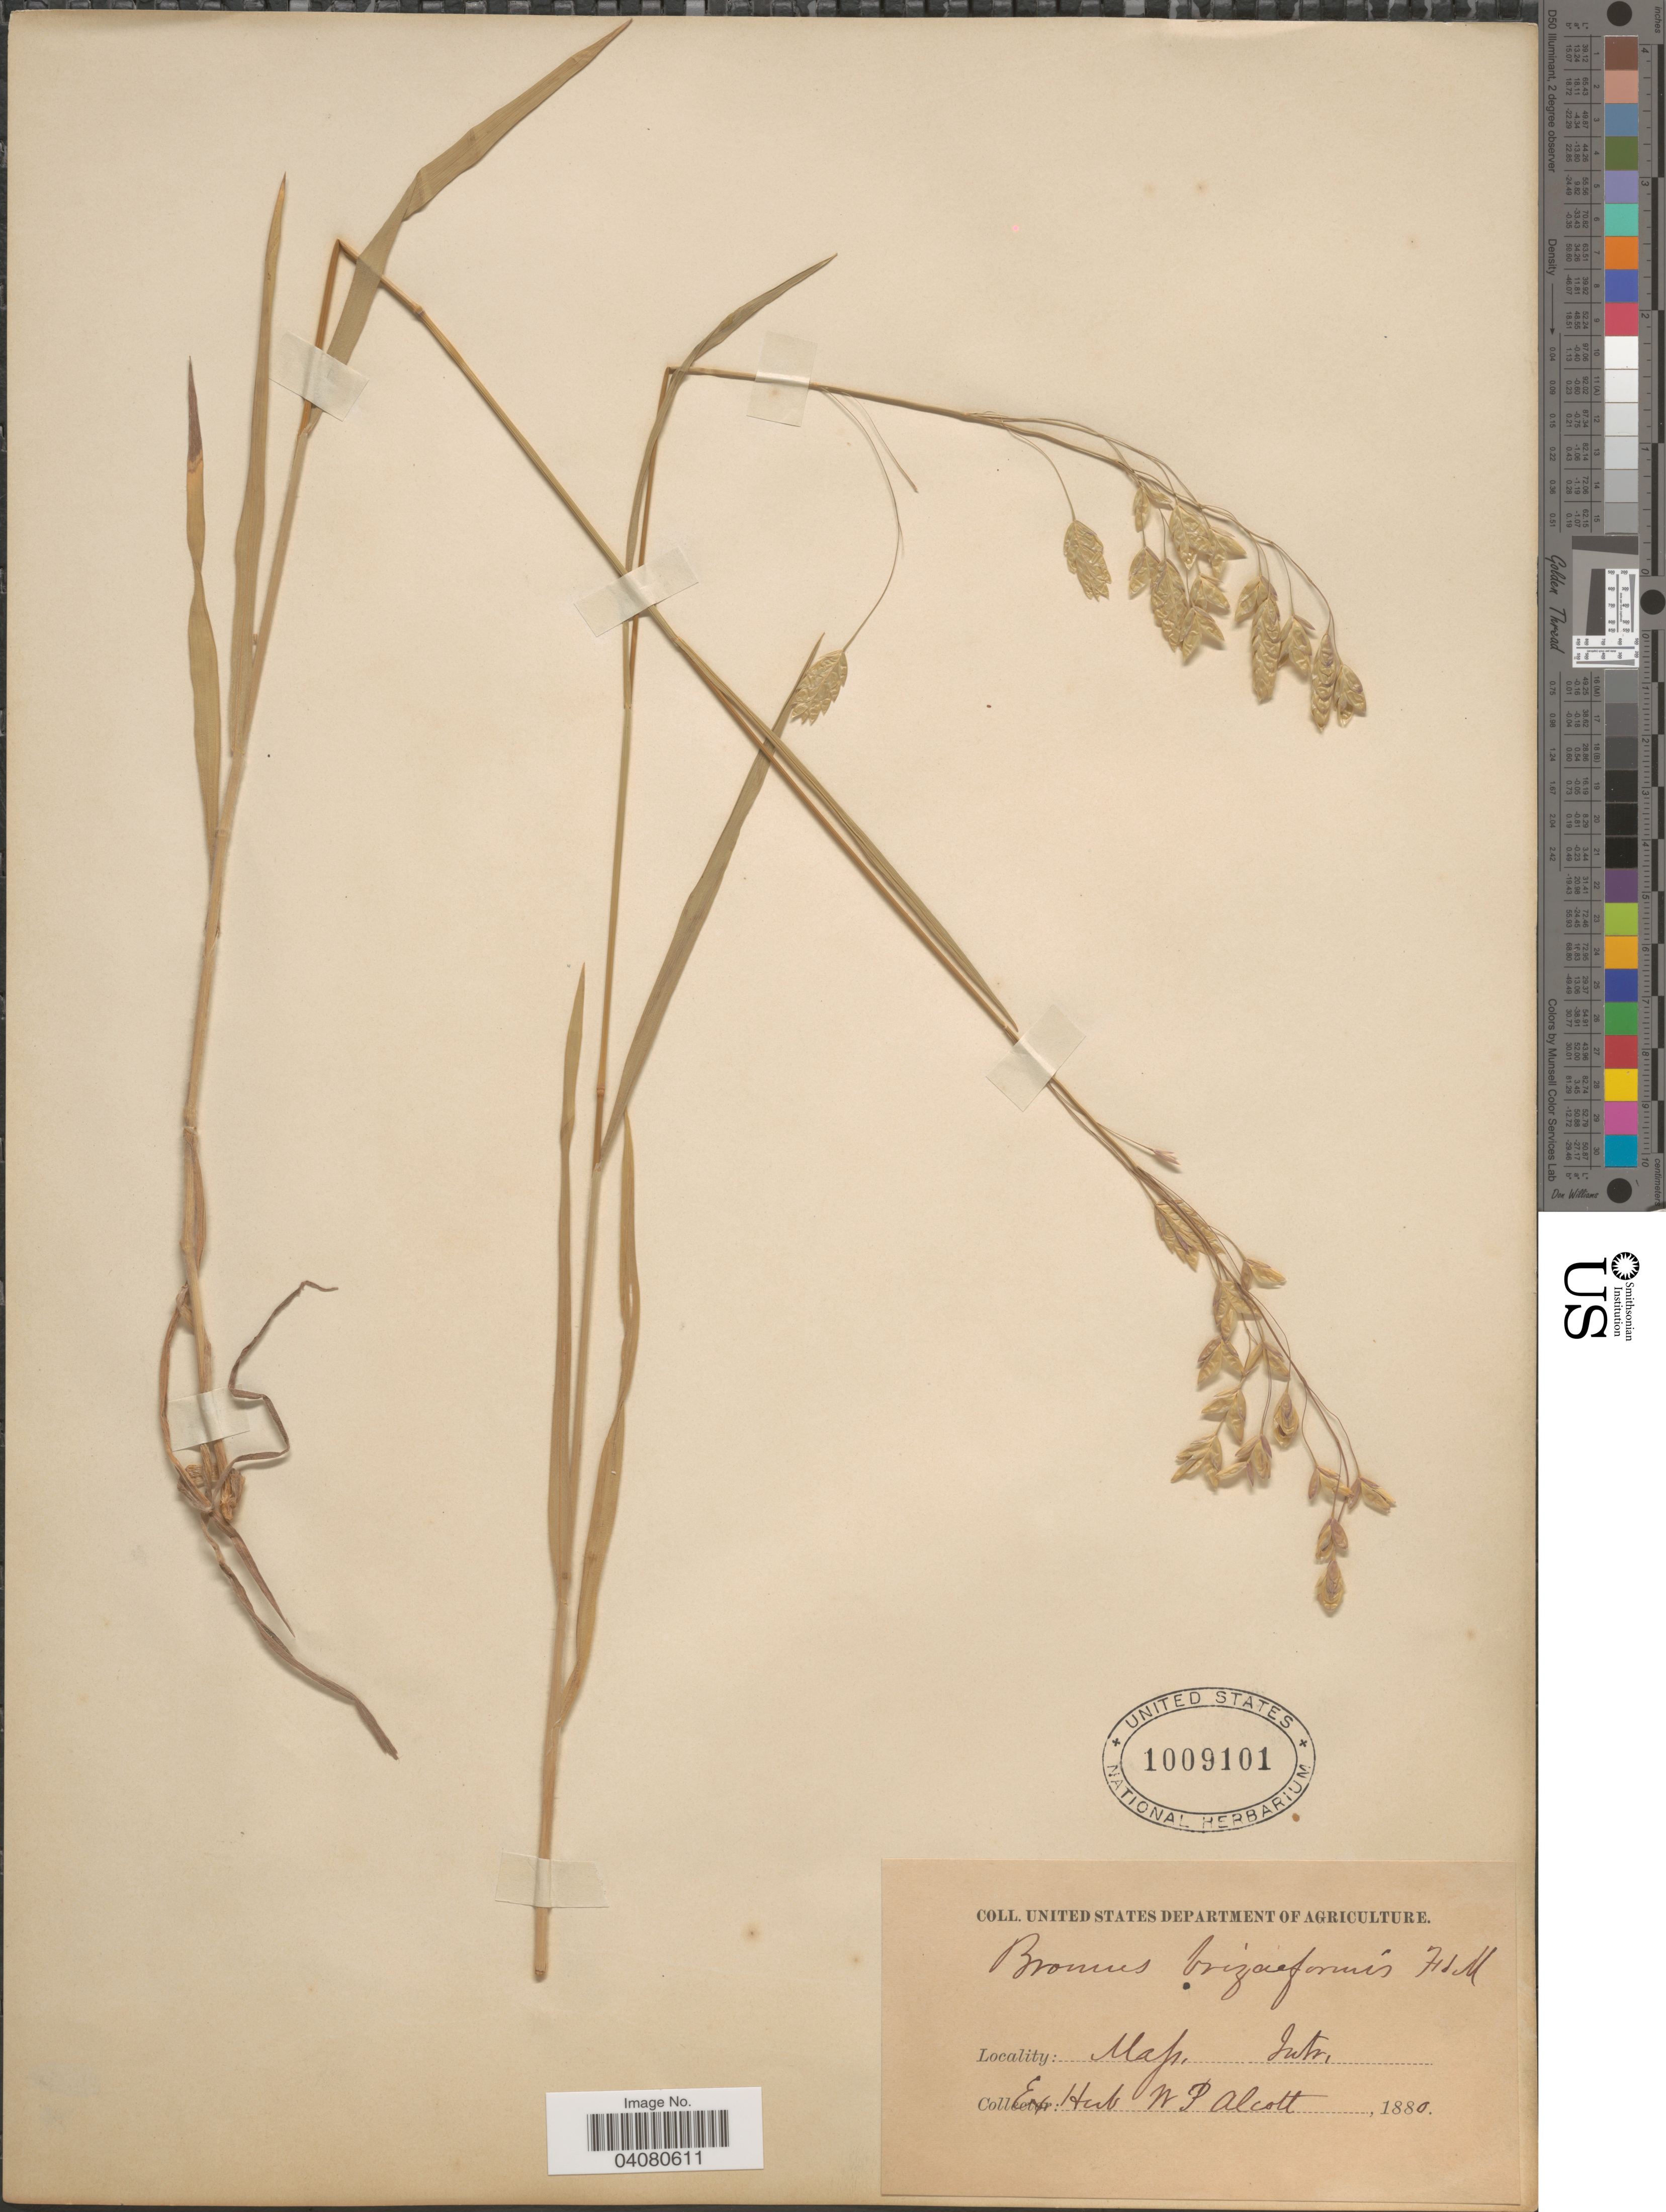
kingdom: Plantae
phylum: Tracheophyta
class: Liliopsida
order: Poales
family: Poaceae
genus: Bromus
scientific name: Bromus briziformis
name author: Fisch. & C.A. Mey.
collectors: Ex herb. W. P. Alcott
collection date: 1880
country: United States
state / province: Massachusetts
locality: Intr.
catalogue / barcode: US 1009101